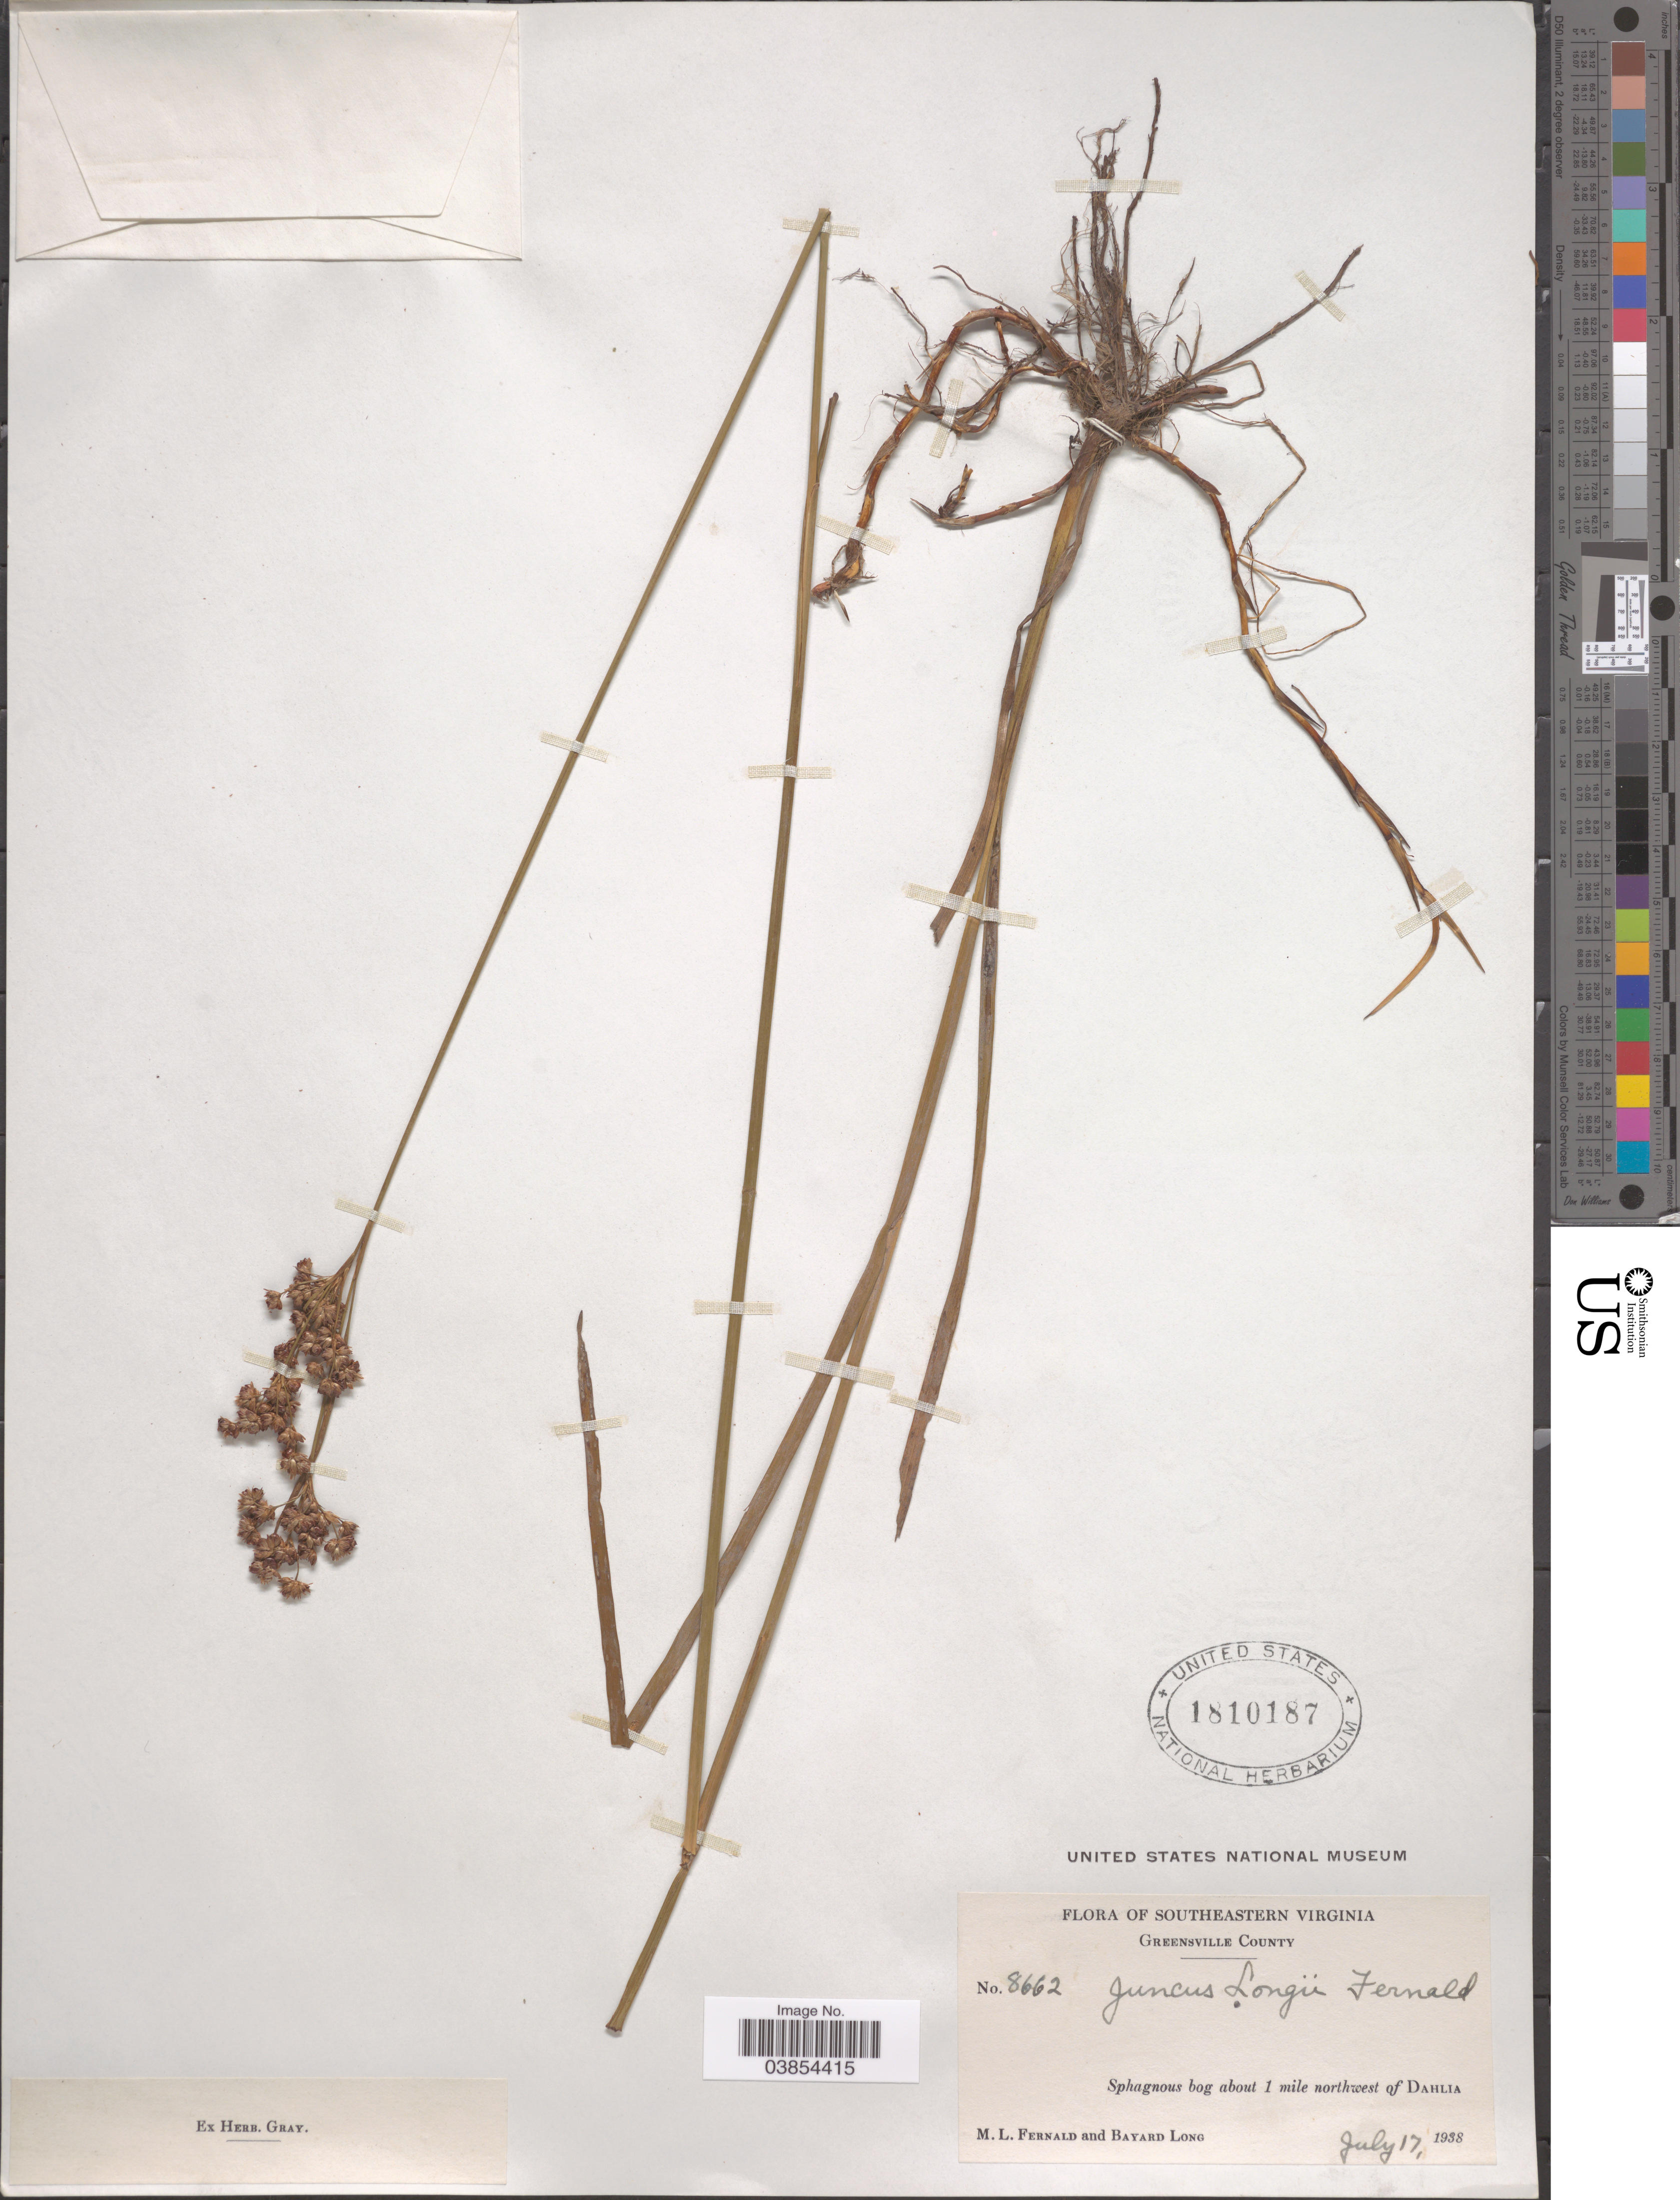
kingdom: Plantae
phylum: Tracheophyta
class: Liliopsida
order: Poales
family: Juncaceae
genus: Juncus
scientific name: Juncus longii Fernald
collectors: M. L. Fernald & B. Long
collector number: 8662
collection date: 1938-07-17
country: United States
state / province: Virginia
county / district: Greensville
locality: Southeastern Virginia. Greensville County. About 1 mile northwest of Dahlia.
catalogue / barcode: US 1810187